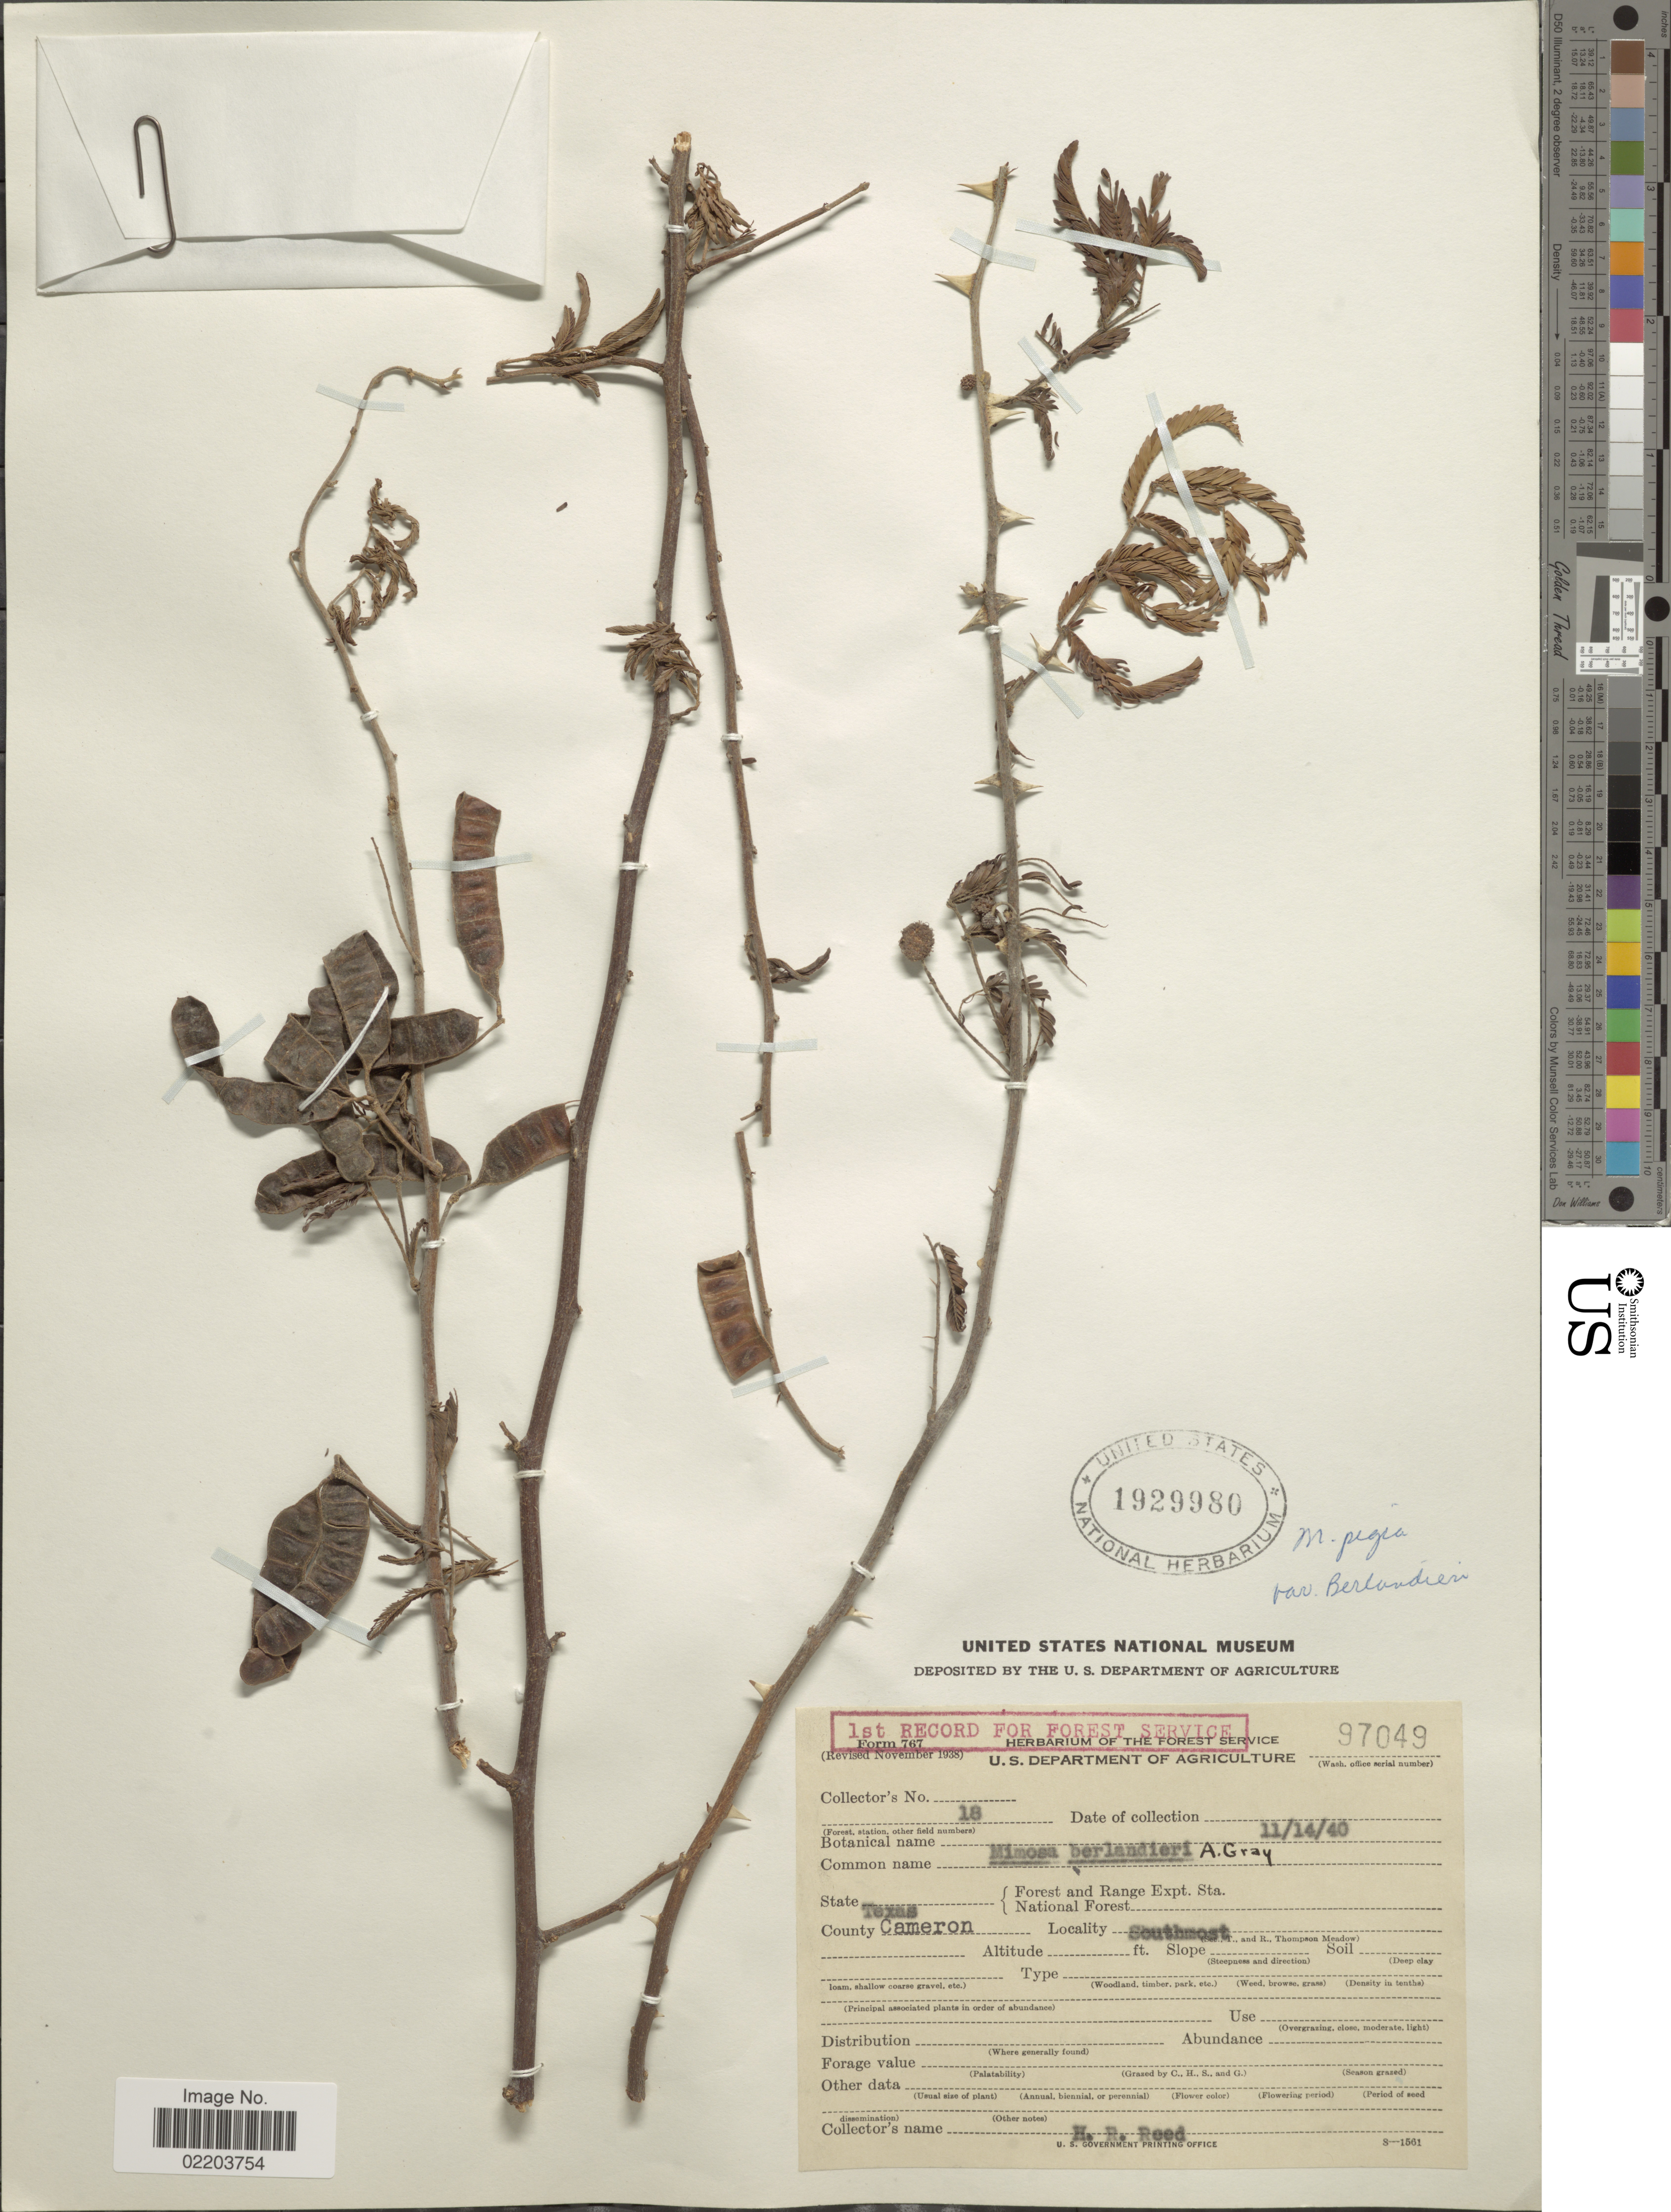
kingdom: Plantae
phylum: Tracheophyta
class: Magnoliopsida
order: Fabales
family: Fabaceae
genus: Mimosa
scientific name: Mimosa pigra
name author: L.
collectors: H. Reed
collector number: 18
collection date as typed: Transcribed d/m/y: 14/11/40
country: United States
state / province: Texas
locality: Cameron, Southmost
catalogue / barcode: US 1929980